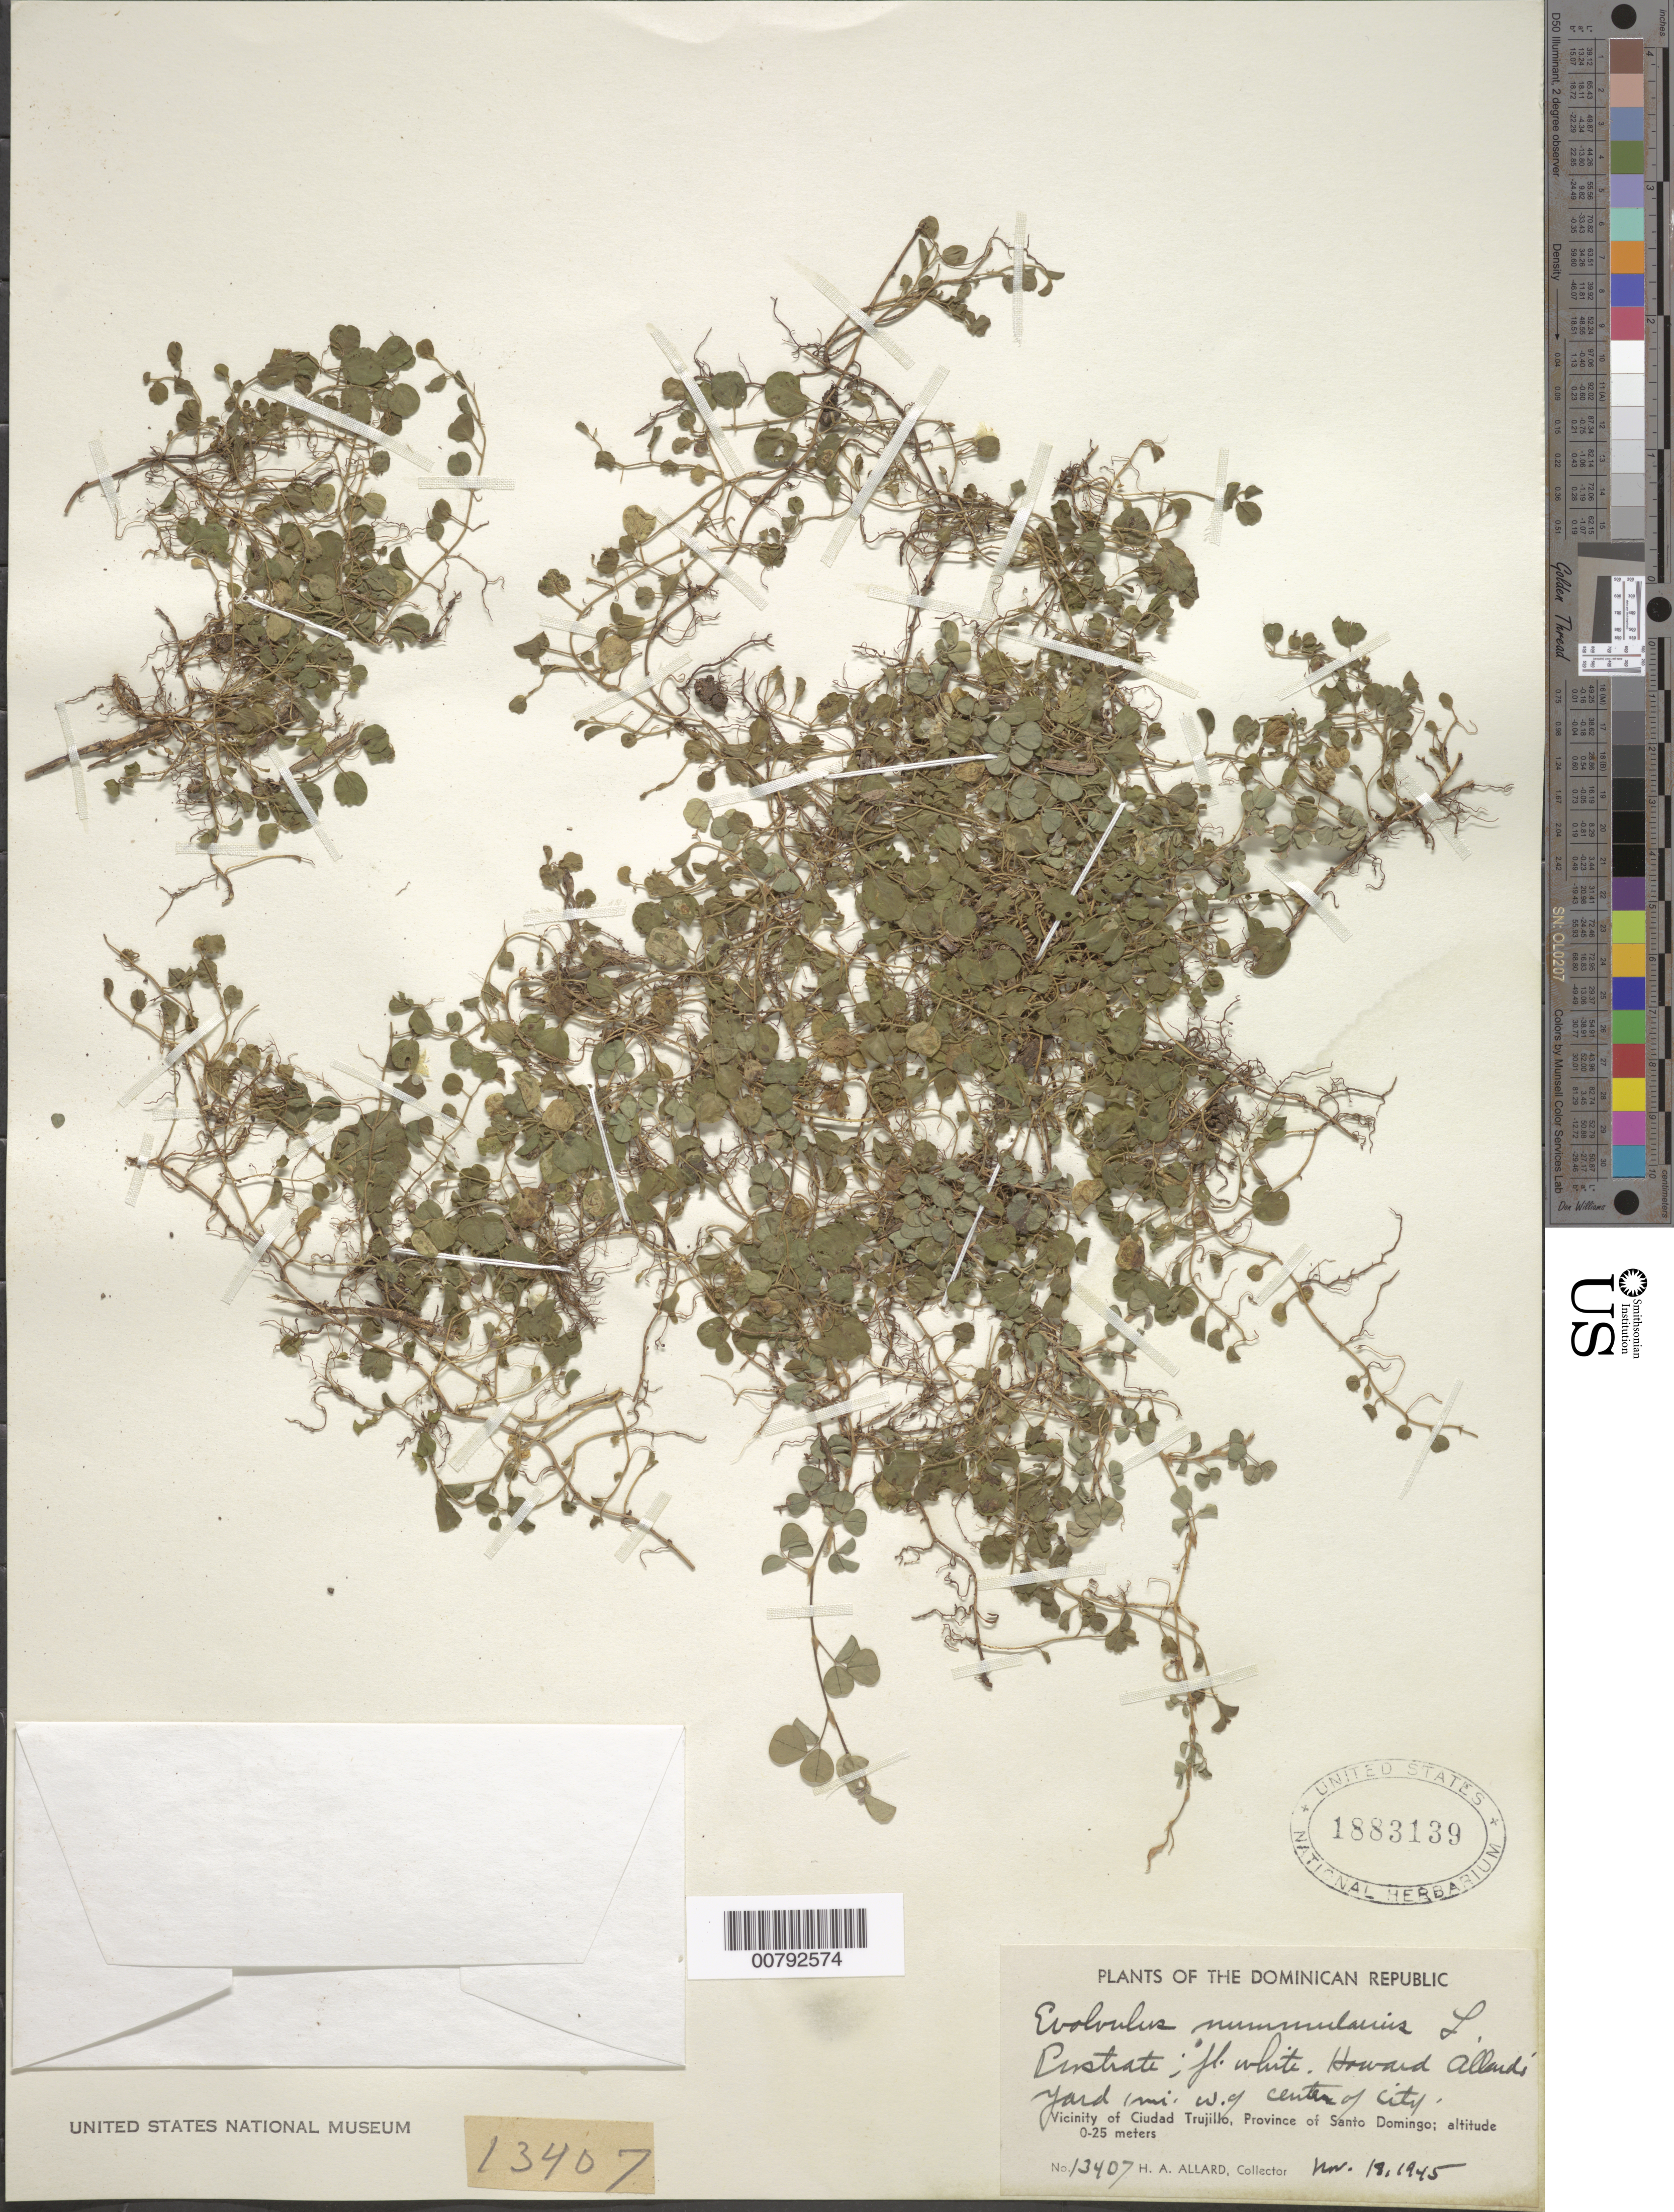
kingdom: Plantae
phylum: Tracheophyta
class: Magnoliopsida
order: Solanales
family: Convolvulaceae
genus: Evolvulus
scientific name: Evolvulus nummularius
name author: (L.) L.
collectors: H. A. Allard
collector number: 13407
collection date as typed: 18 Nov 1945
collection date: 1945-11-18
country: Dominican Republic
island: Hispaniola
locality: Province of Santo Domingo, vicinity of Ciudad Trujillo, Howard Allard's yard, 1 mile W of center of city.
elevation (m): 0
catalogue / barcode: US 1883139